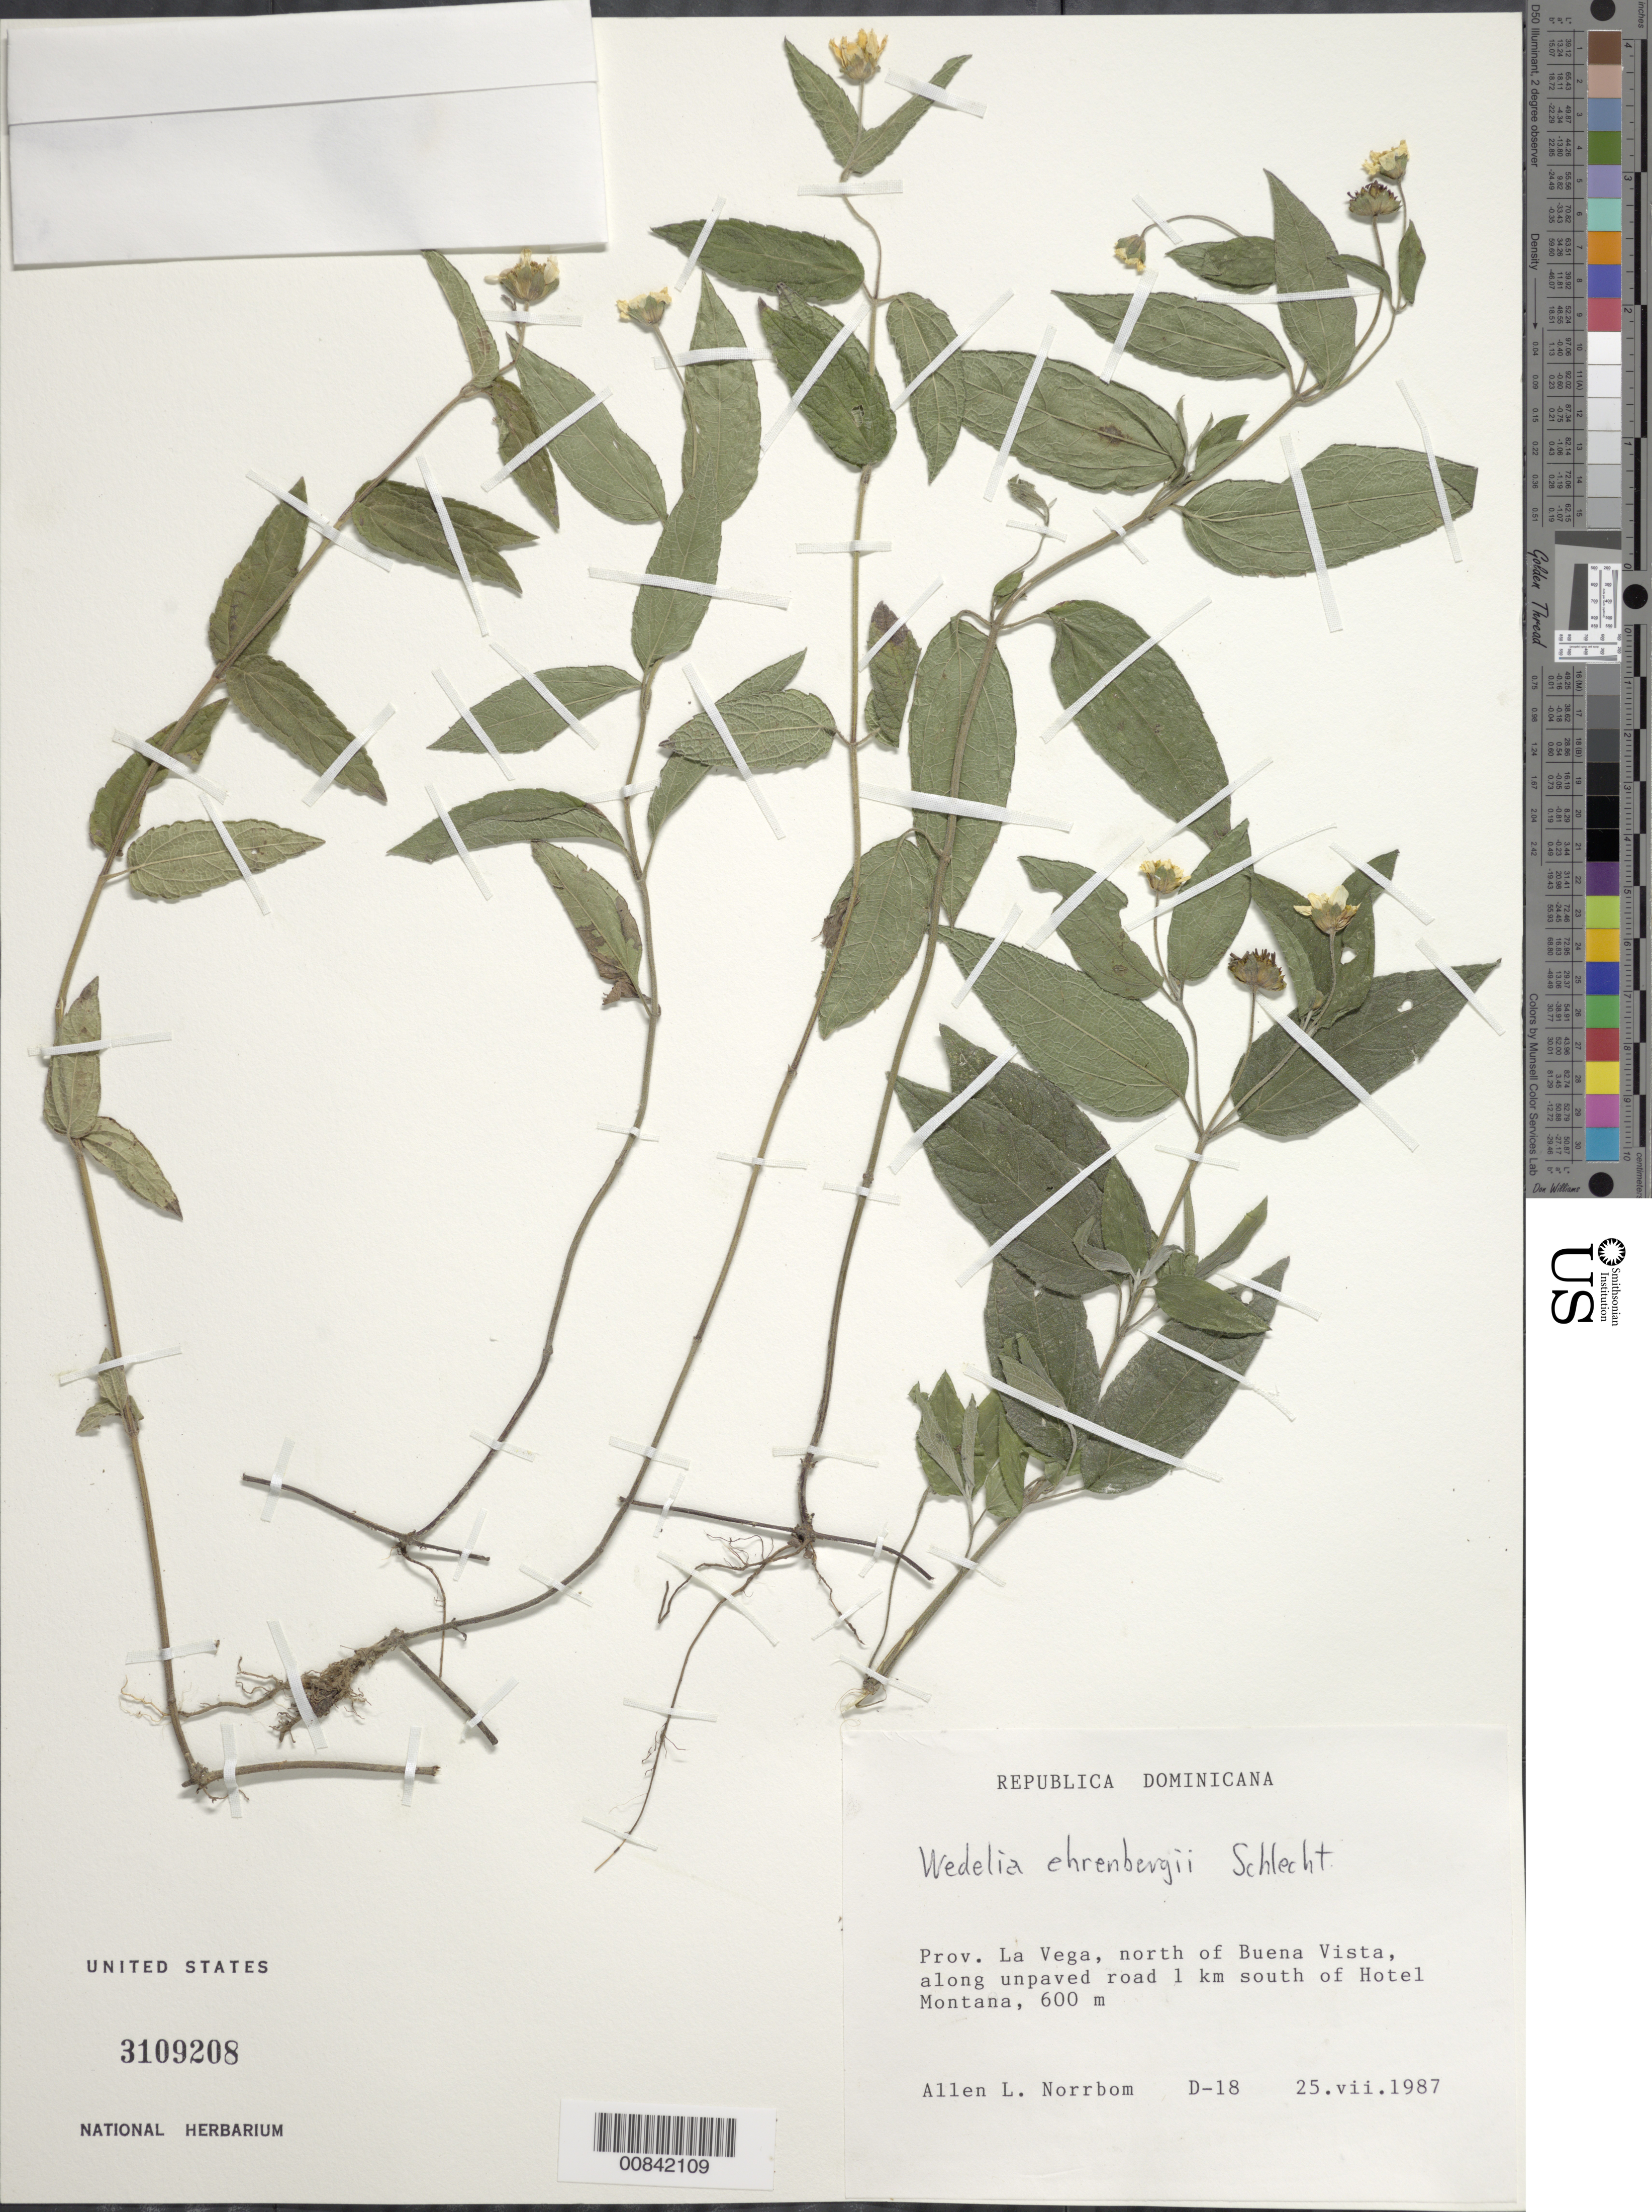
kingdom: Plantae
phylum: Tracheophyta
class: Magnoliopsida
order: Asterales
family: Asteraceae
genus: Wedelia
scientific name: Wedelia ehrenbergii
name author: Less.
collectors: A. L. Norrbom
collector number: D 18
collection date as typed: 25 Jul 1987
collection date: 1987-07-25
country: Dominican Republic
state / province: La Vega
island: Hispaniola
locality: North of Buena Vista, along unpaved road, 1 km S of Hotel Montana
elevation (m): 600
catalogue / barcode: US 3109208